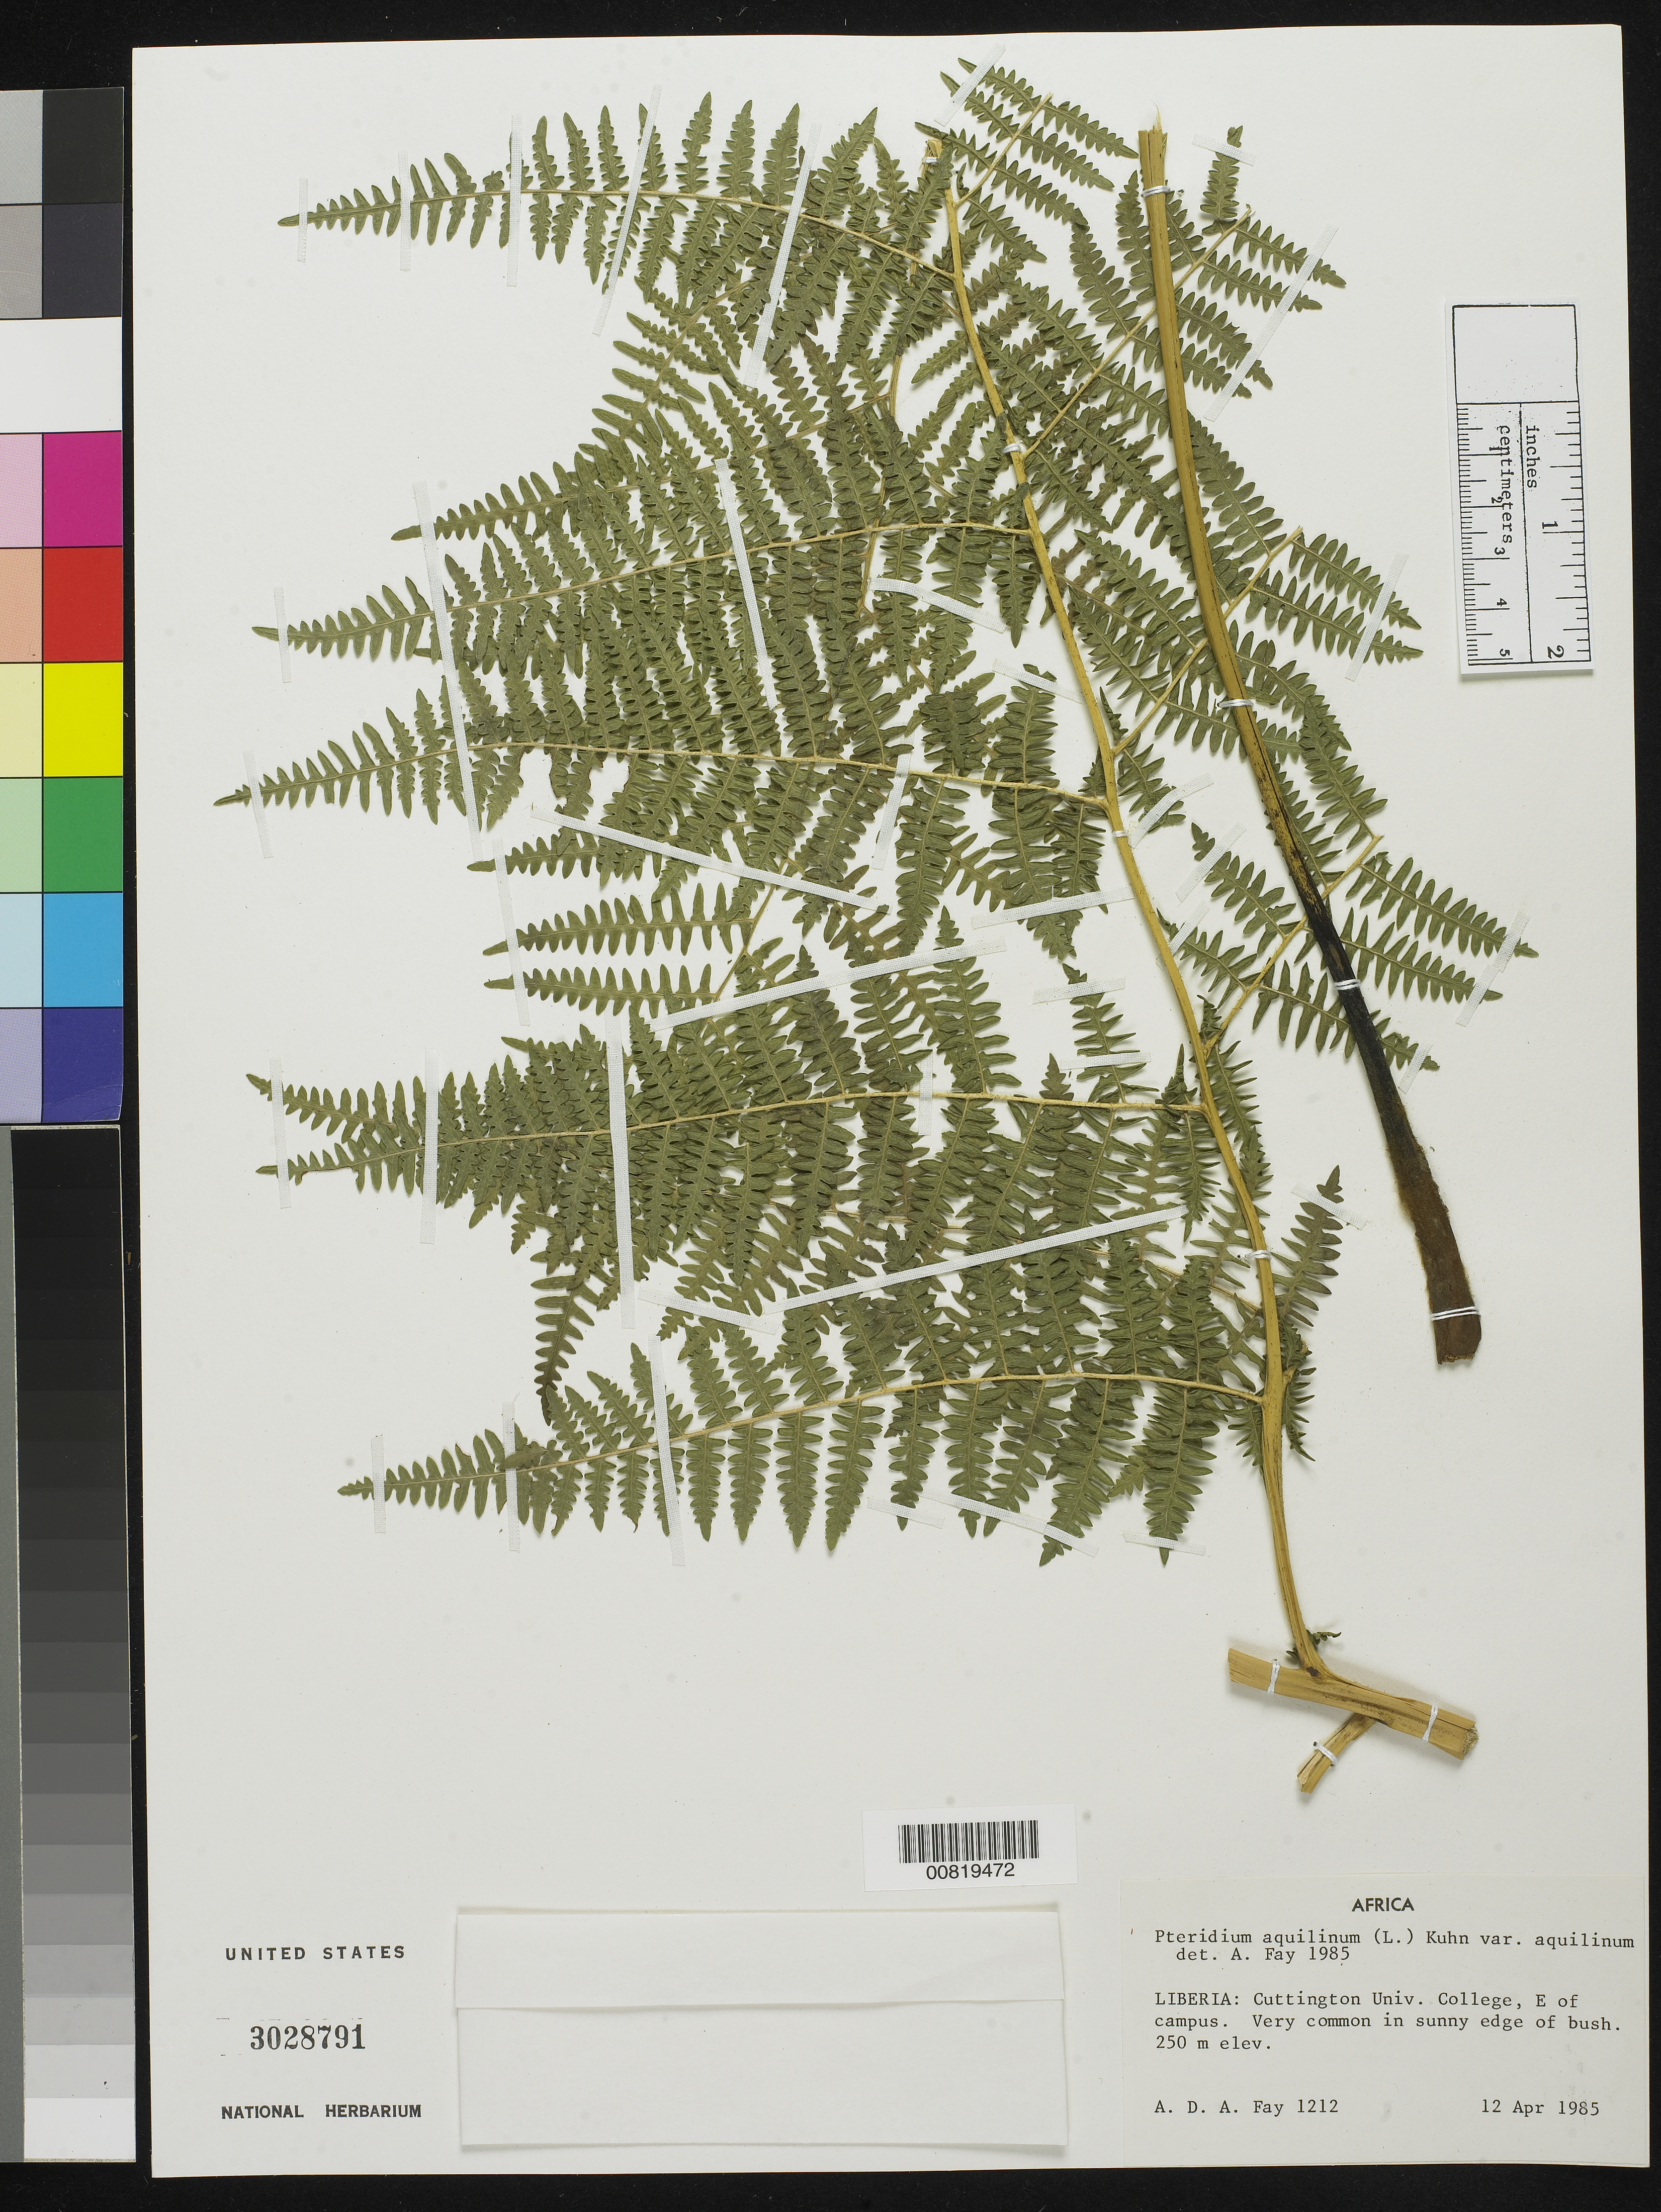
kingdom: Plantae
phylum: Tracheophyta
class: Polypodiopsida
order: Polypodiales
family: Dennstaedtiaceae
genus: Pteridium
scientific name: Pteridium aquilinum var. typicum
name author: R.M. Tryon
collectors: A. Fay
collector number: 1212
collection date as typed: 12 Apr 1985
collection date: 1985-04-12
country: Liberia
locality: Cuttington Univ. College, E of campus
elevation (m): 250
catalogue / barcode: US 3028791